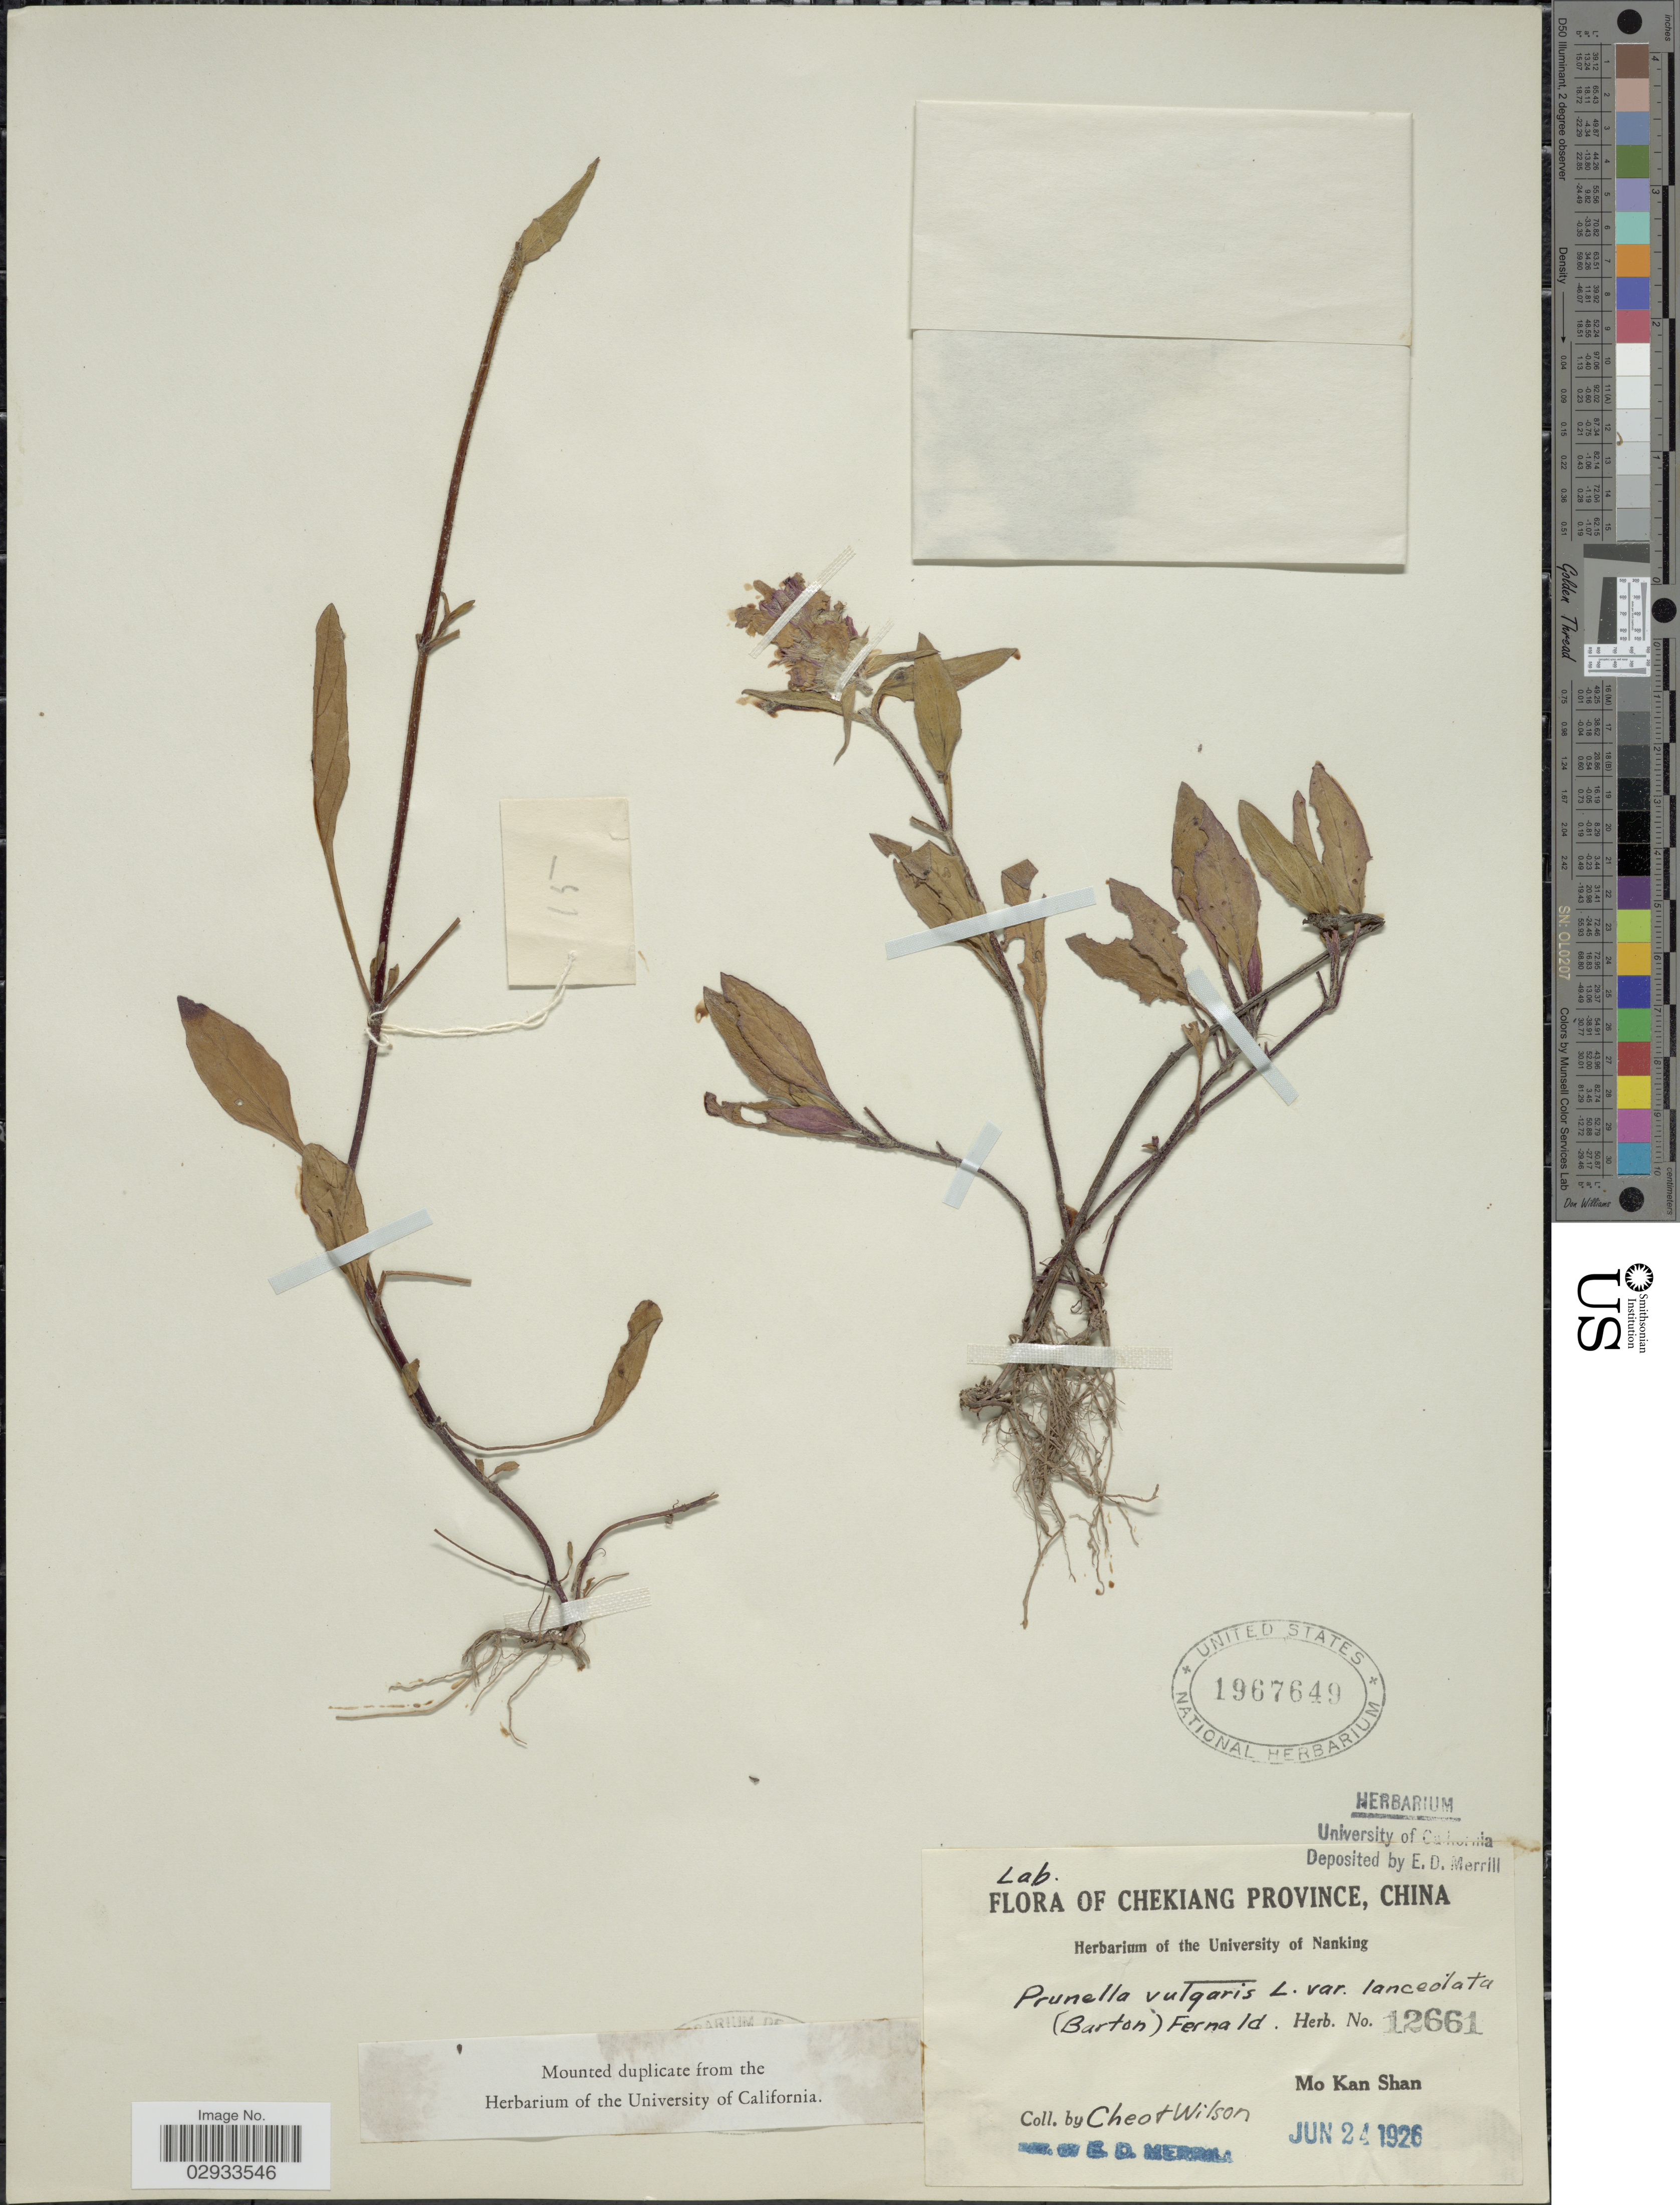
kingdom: Plantae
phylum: Tracheophyta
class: Magnoliopsida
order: Lamiales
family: Lamiaceae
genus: Prunella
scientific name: Prunella vulgaris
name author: L.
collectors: Cheo & -- Wilson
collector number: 12661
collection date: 1926-06-24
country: China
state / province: Zhejiang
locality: Chekiang Province, China, Mo Kan Shan.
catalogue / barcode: US 1967649